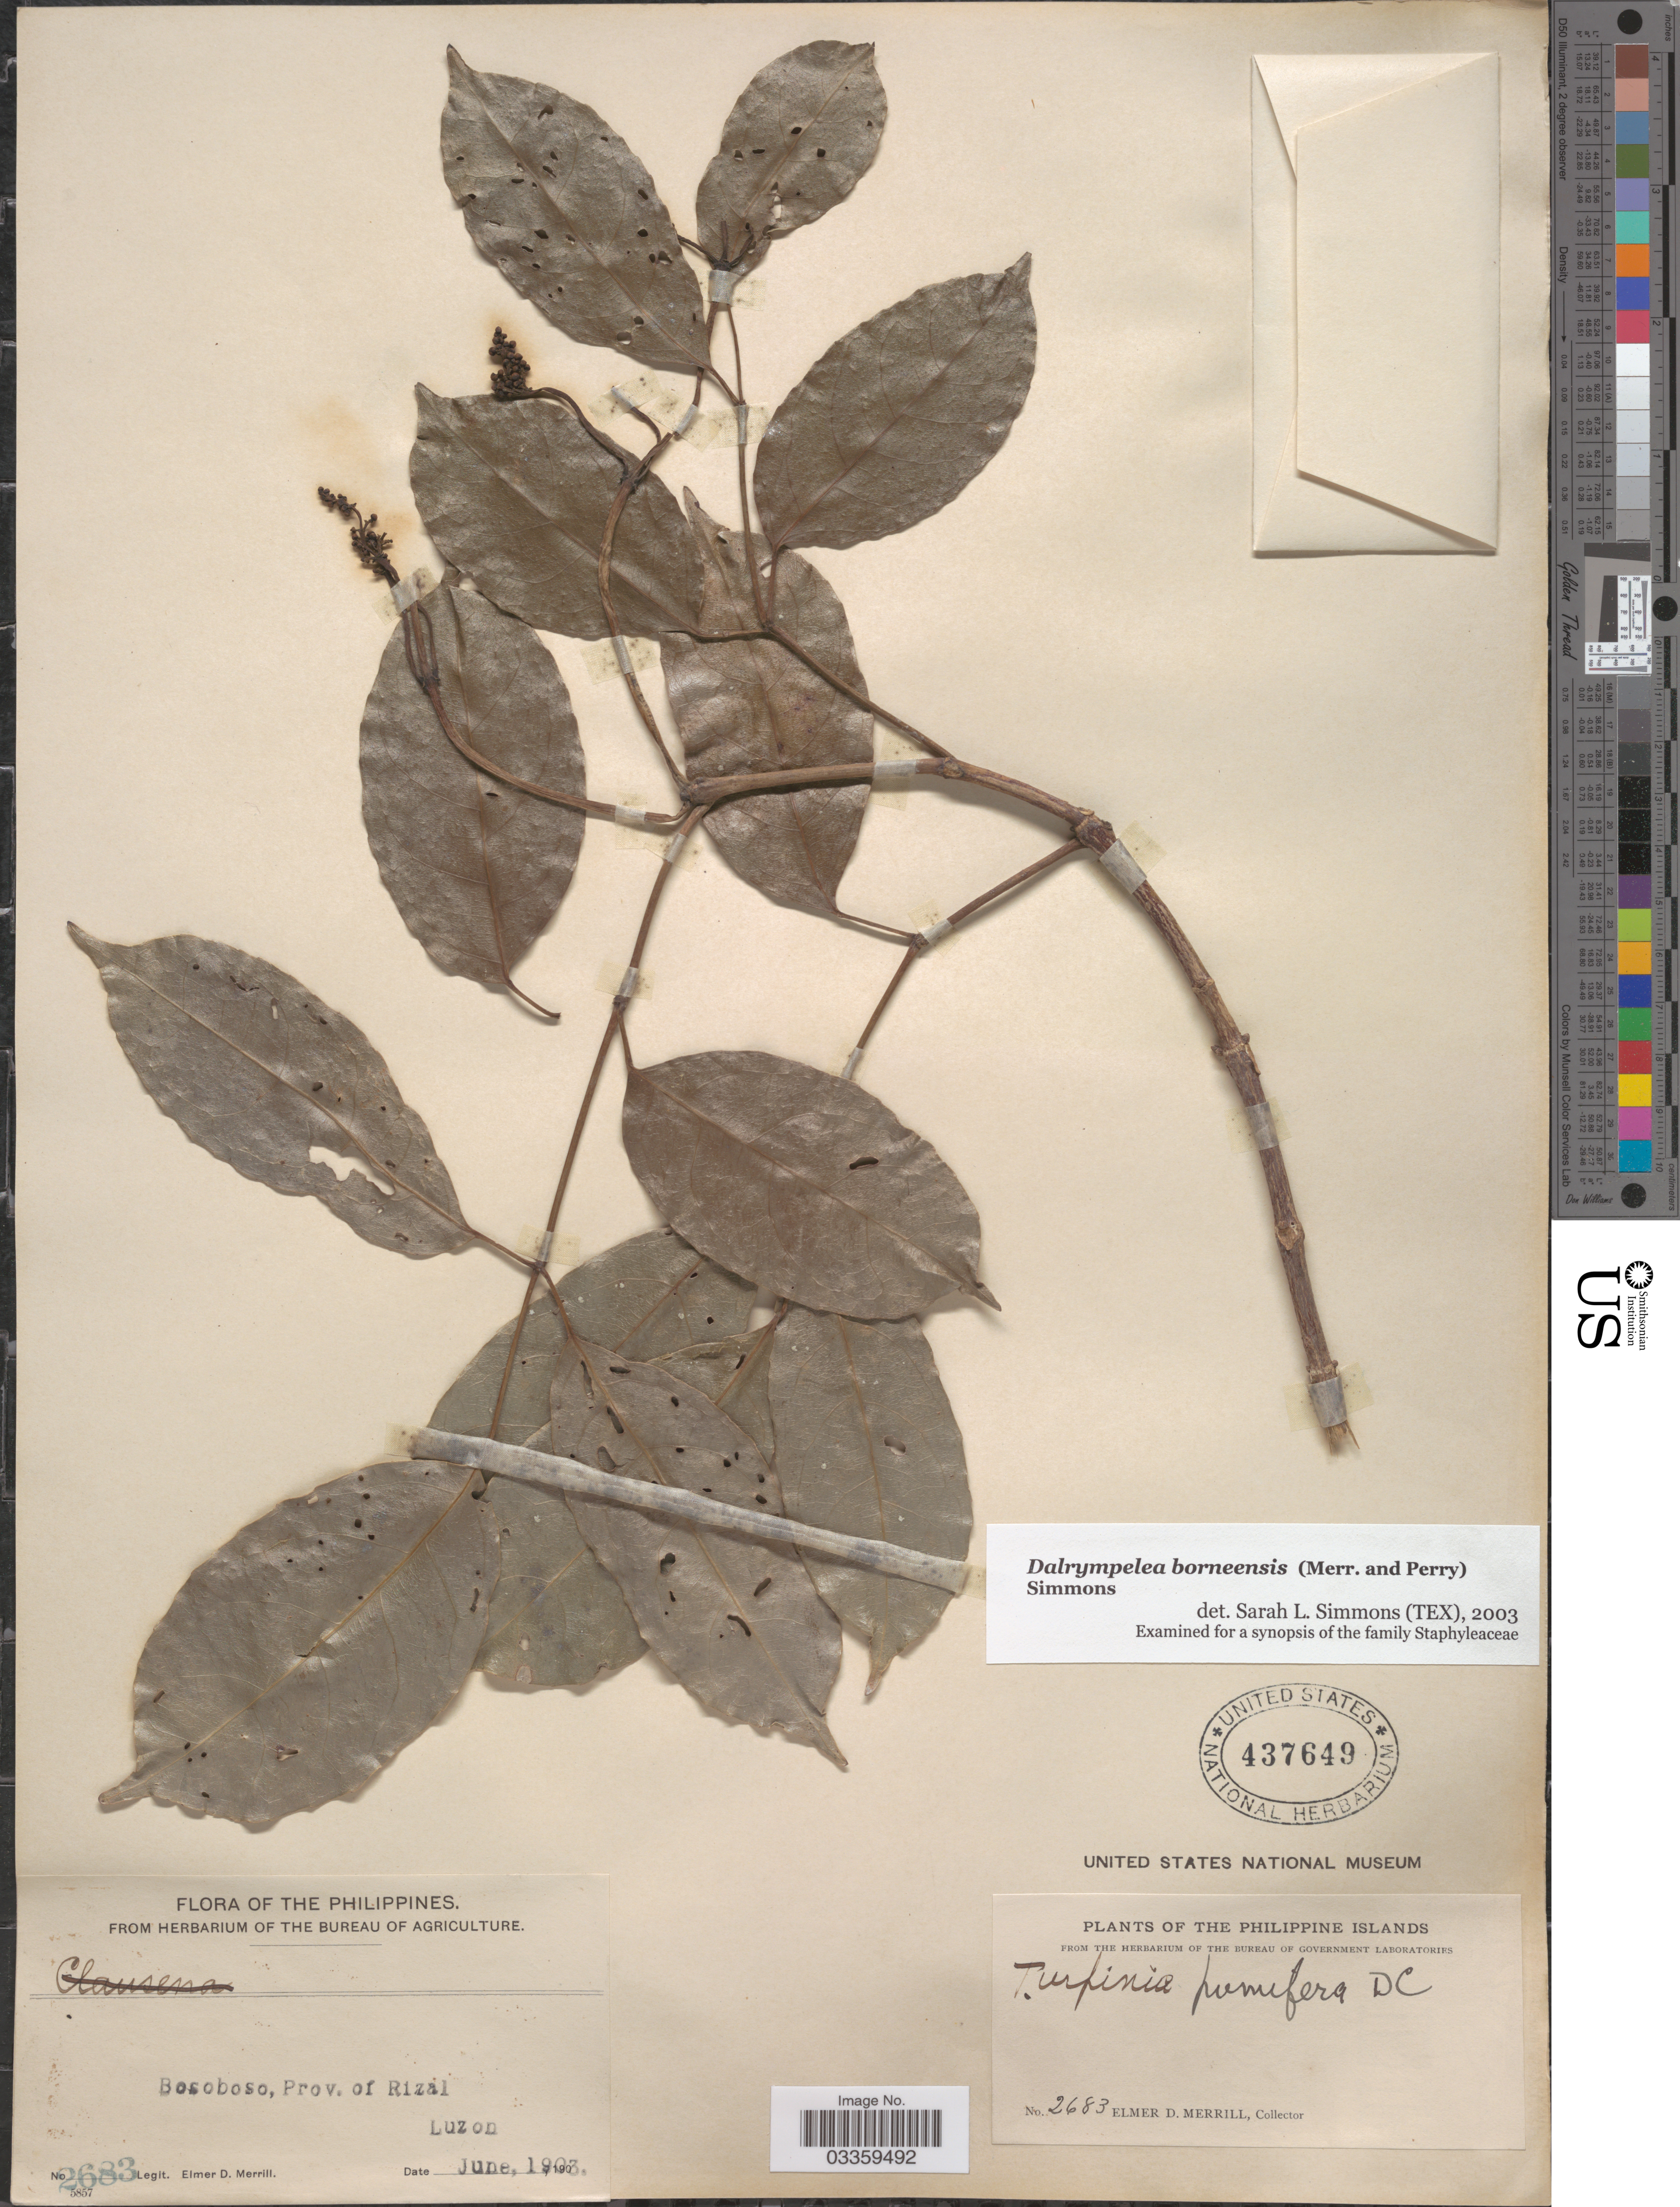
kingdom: Plantae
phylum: Tracheophyta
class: Magnoliopsida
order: Crossosomatales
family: Staphyleaceae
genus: Dalrympelea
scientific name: Dalrympelea borneensis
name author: (Merr. & L.M. Perry) Nor-Ezzaw.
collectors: E. D. Merrill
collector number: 2683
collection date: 1903-06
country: Philippines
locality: Philippine Islands. Bosoboso. Prov. of Rizal. Luzon.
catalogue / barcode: US 437649